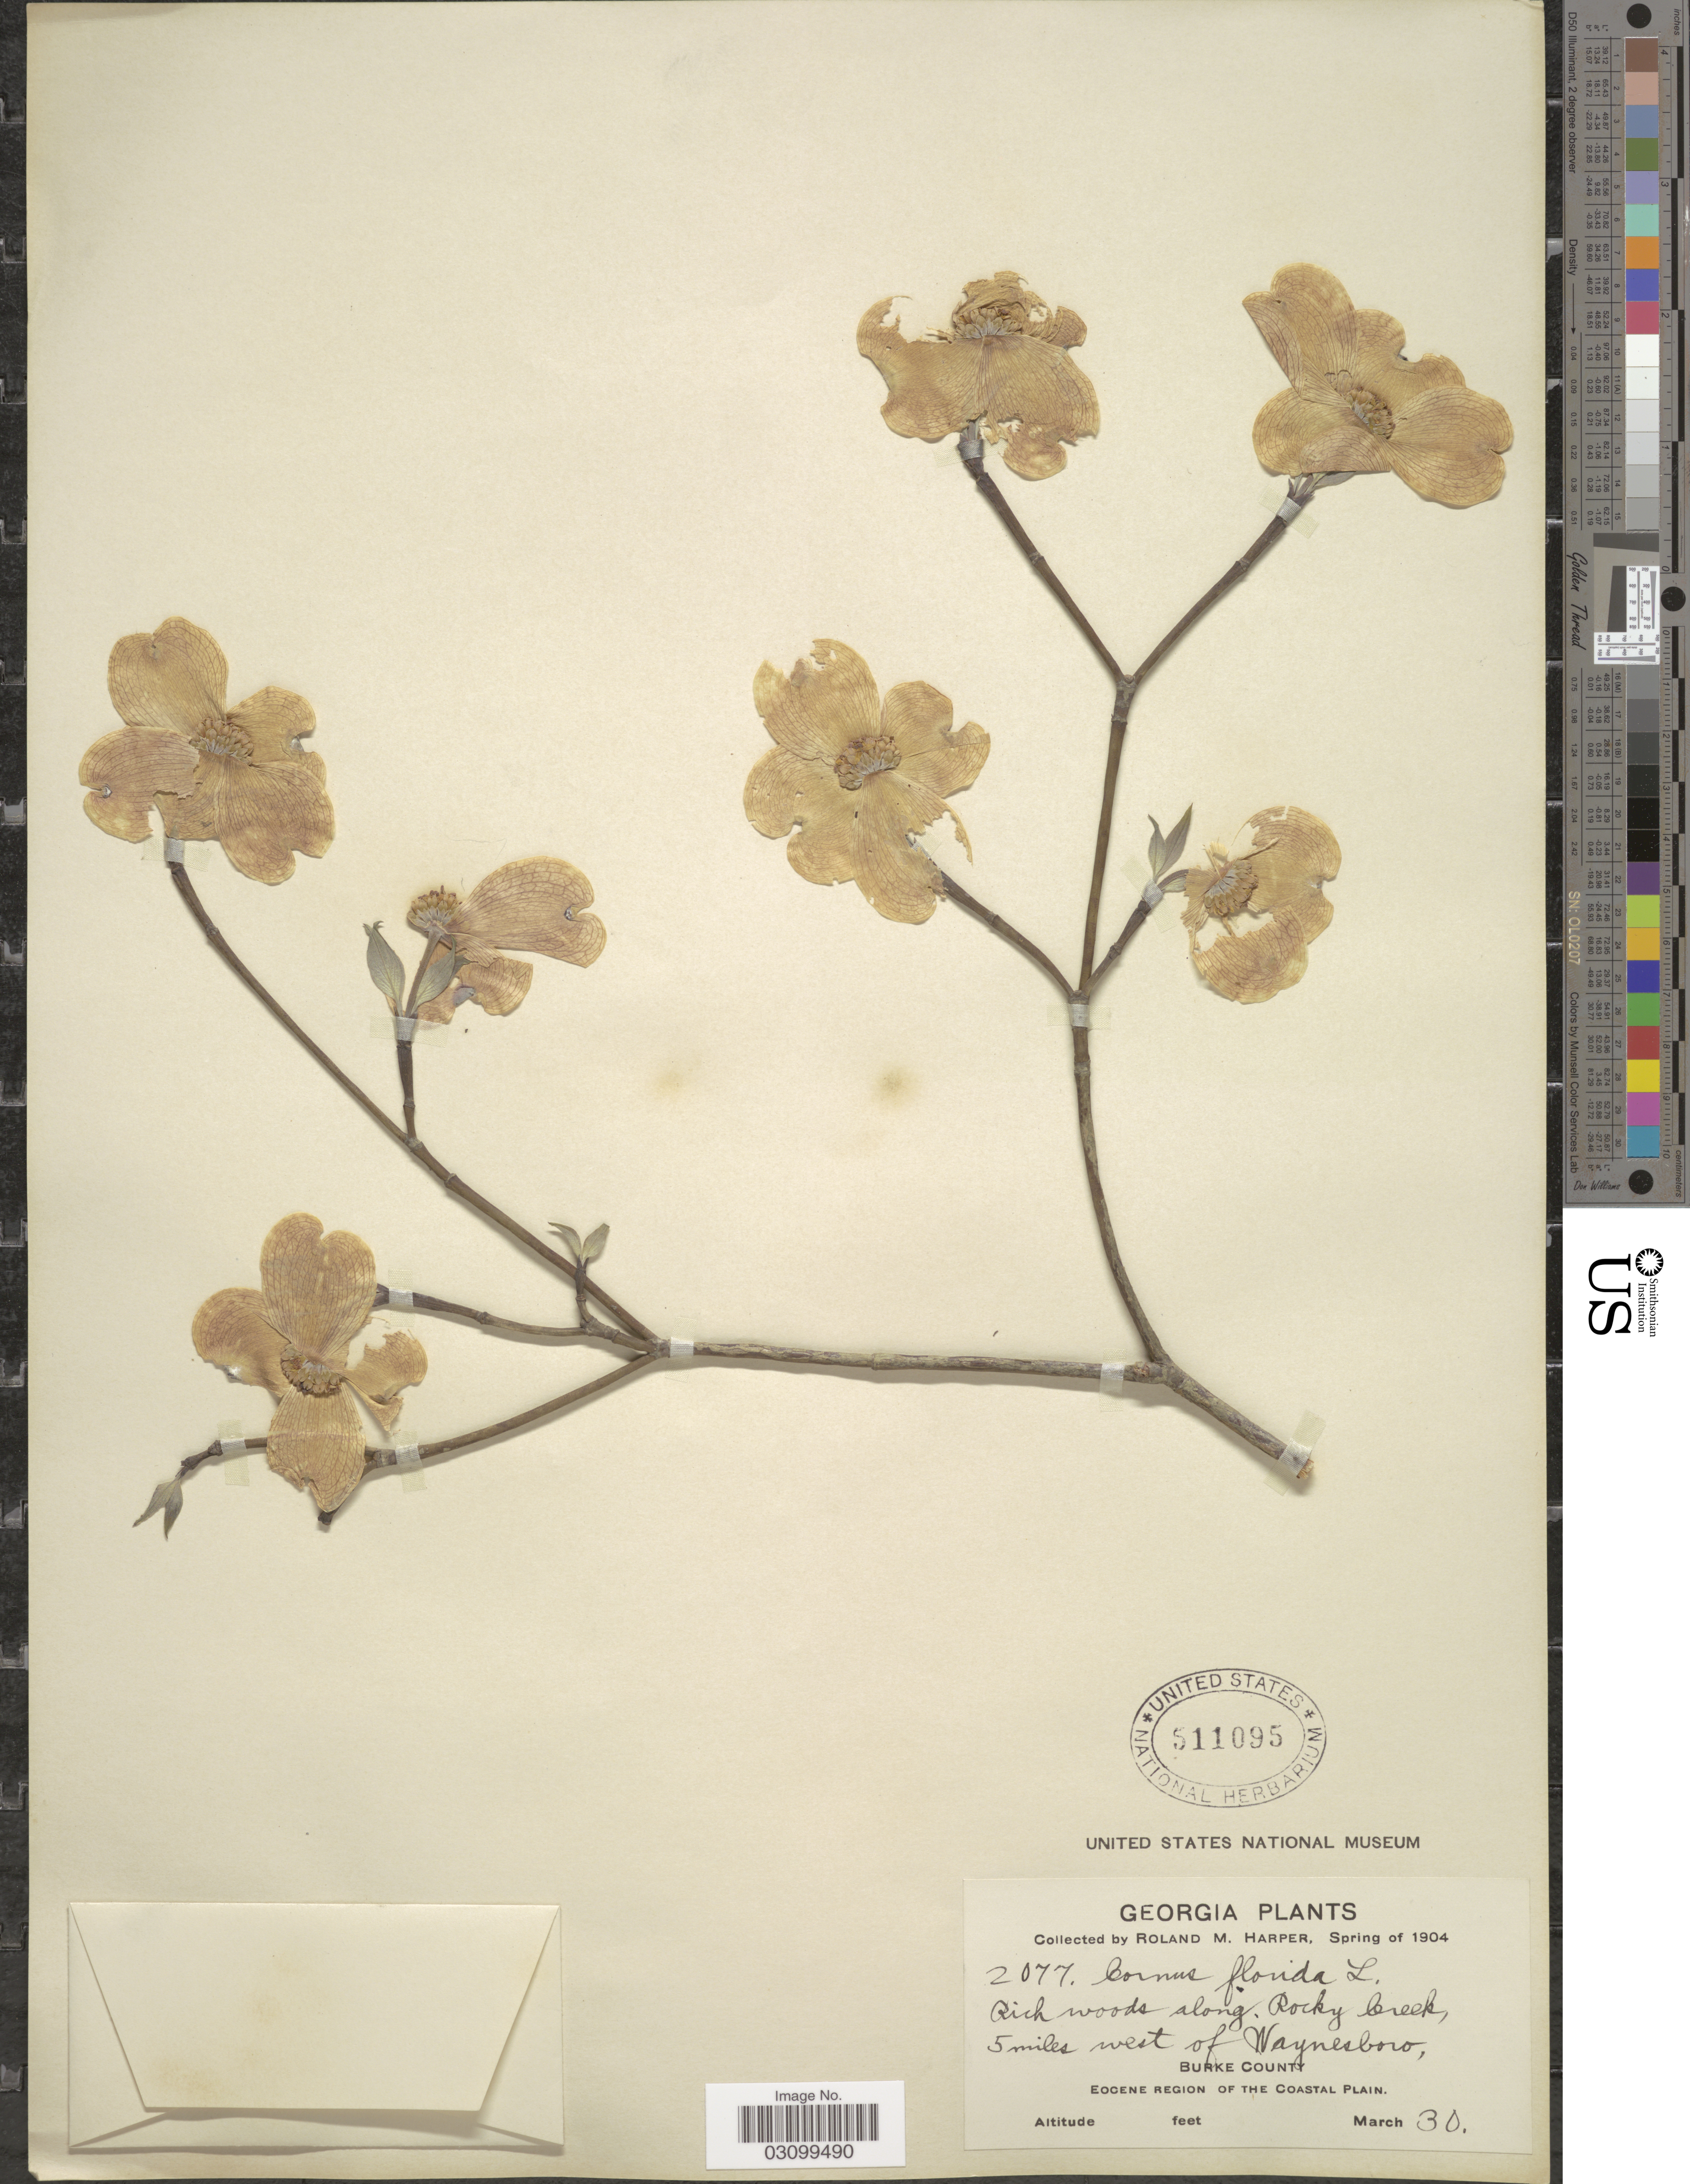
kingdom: Plantae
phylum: Tracheophyta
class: Magnoliopsida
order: Cornales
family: Cornaceae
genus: Cornus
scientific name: Cornus florida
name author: L.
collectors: R. M. Harper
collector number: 2077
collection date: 1904-03-30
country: United States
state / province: Georgia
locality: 5 miles wes tof Waynesboro, Burke County. Eocene Region of the Coastal Plain.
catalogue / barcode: US 511095